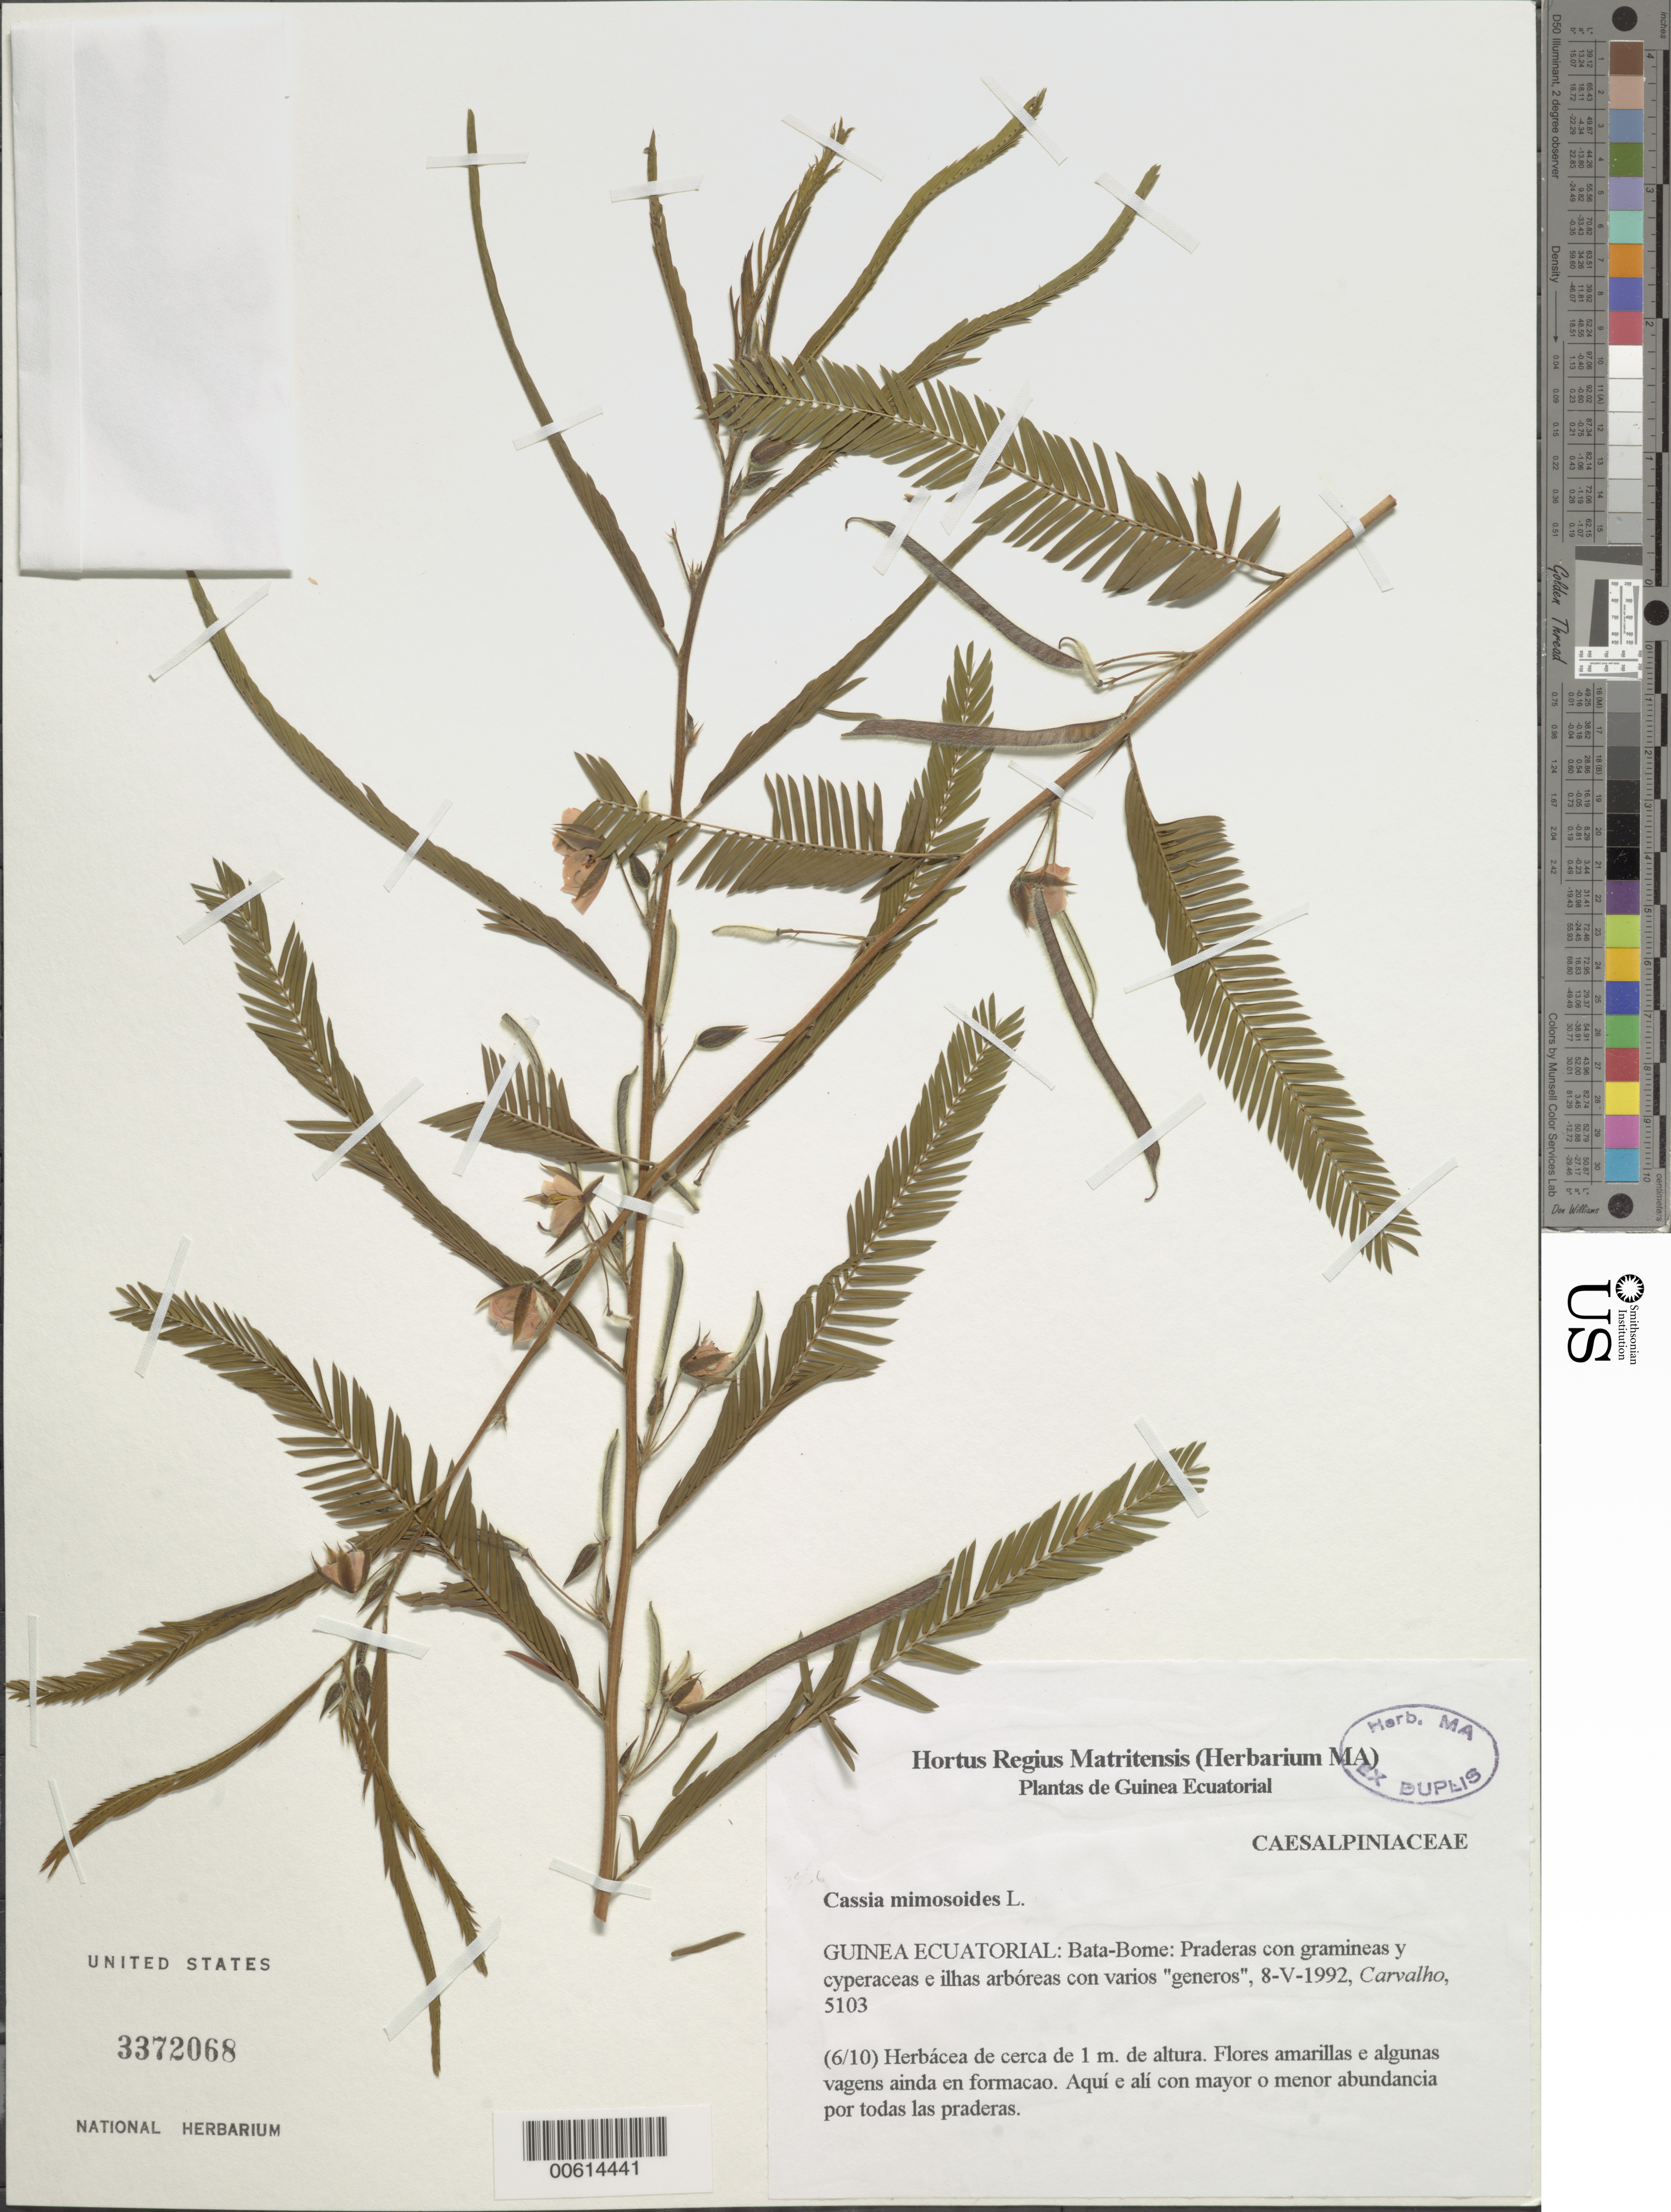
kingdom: Plantae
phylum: Tracheophyta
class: Magnoliopsida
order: Fabales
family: Fabaceae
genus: Chamaecrista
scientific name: Chamaecrista mimosoides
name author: (L.) Greene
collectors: Carvalho, --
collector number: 5103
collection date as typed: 08 May 1992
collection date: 1992-05-08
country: Equatorial Guinea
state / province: Litoral (?)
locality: Bata-Bome. [former Province of Río Muni (Mbini).]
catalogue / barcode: US 3372068